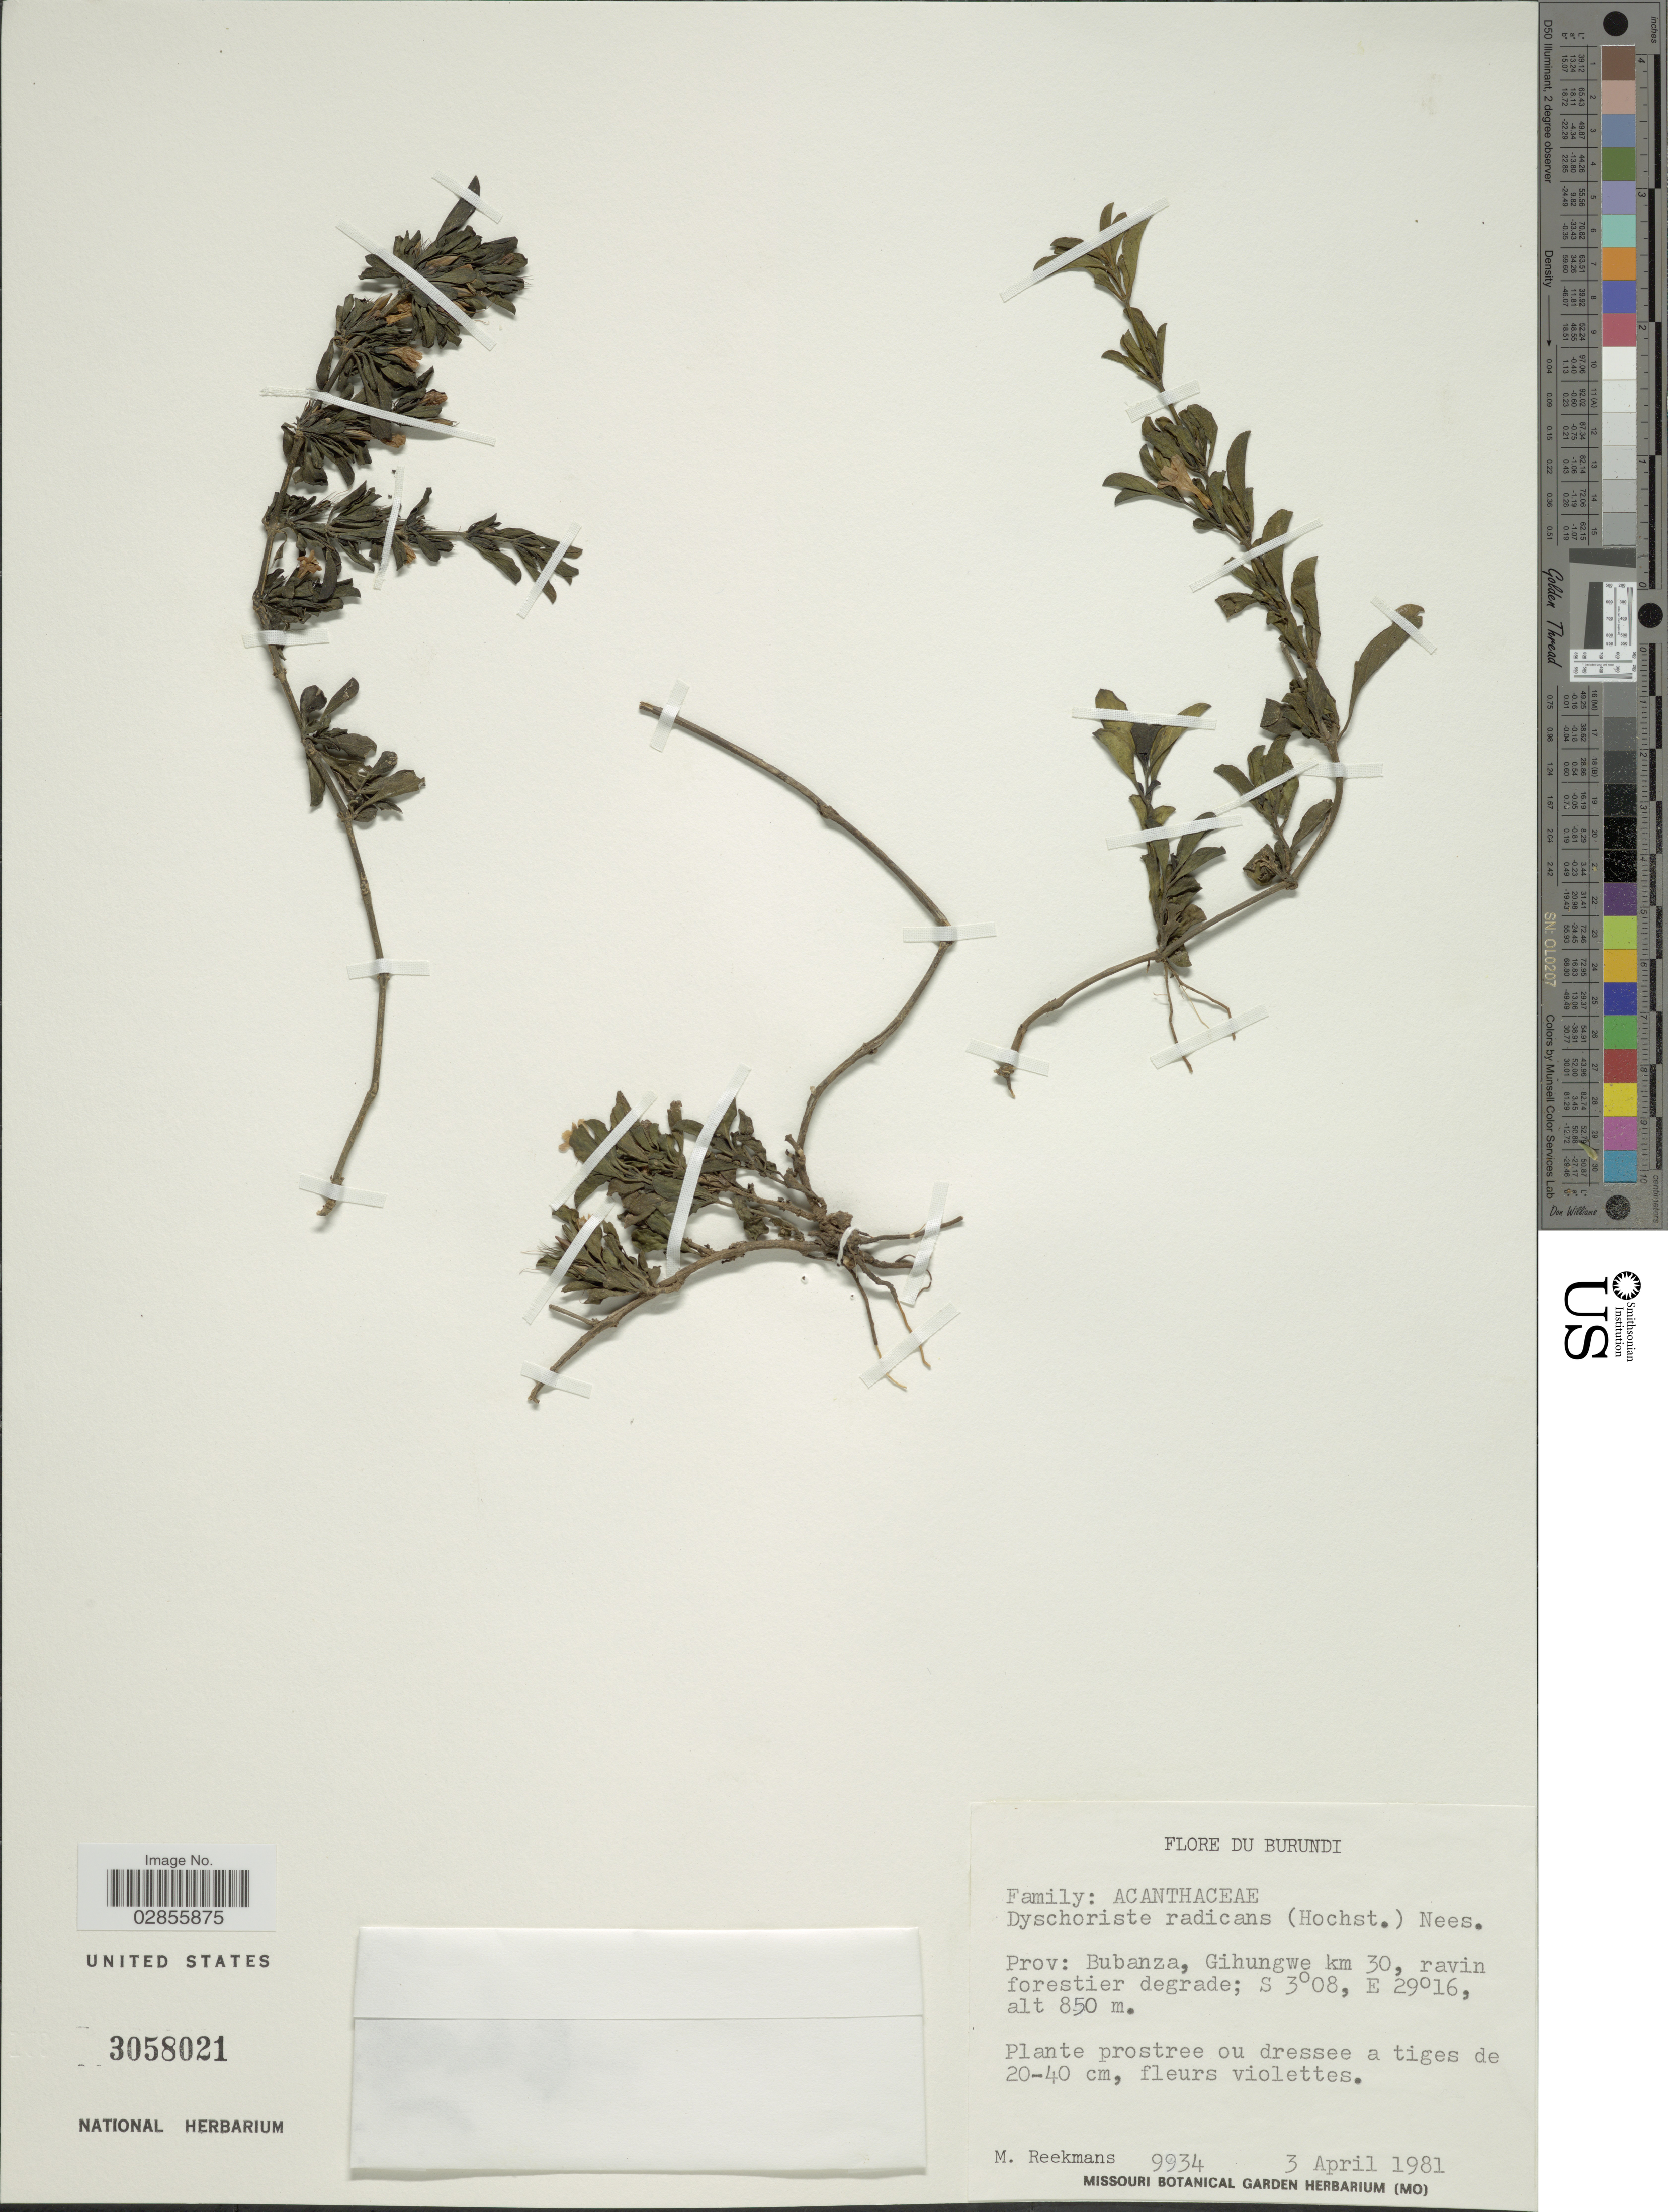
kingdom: Plantae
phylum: Tracheophyta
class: Magnoliopsida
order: Lamiales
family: Acanthaceae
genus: Dyschoriste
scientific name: Dyschoriste radicans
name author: (Hochst. ex A. Rich.) Nees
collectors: M. Reekmans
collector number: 9934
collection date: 1981-04-03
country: Burundi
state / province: Bubanza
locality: Gihungwe km 30, ravin forestier degrade.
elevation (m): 850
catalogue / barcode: US 3058021